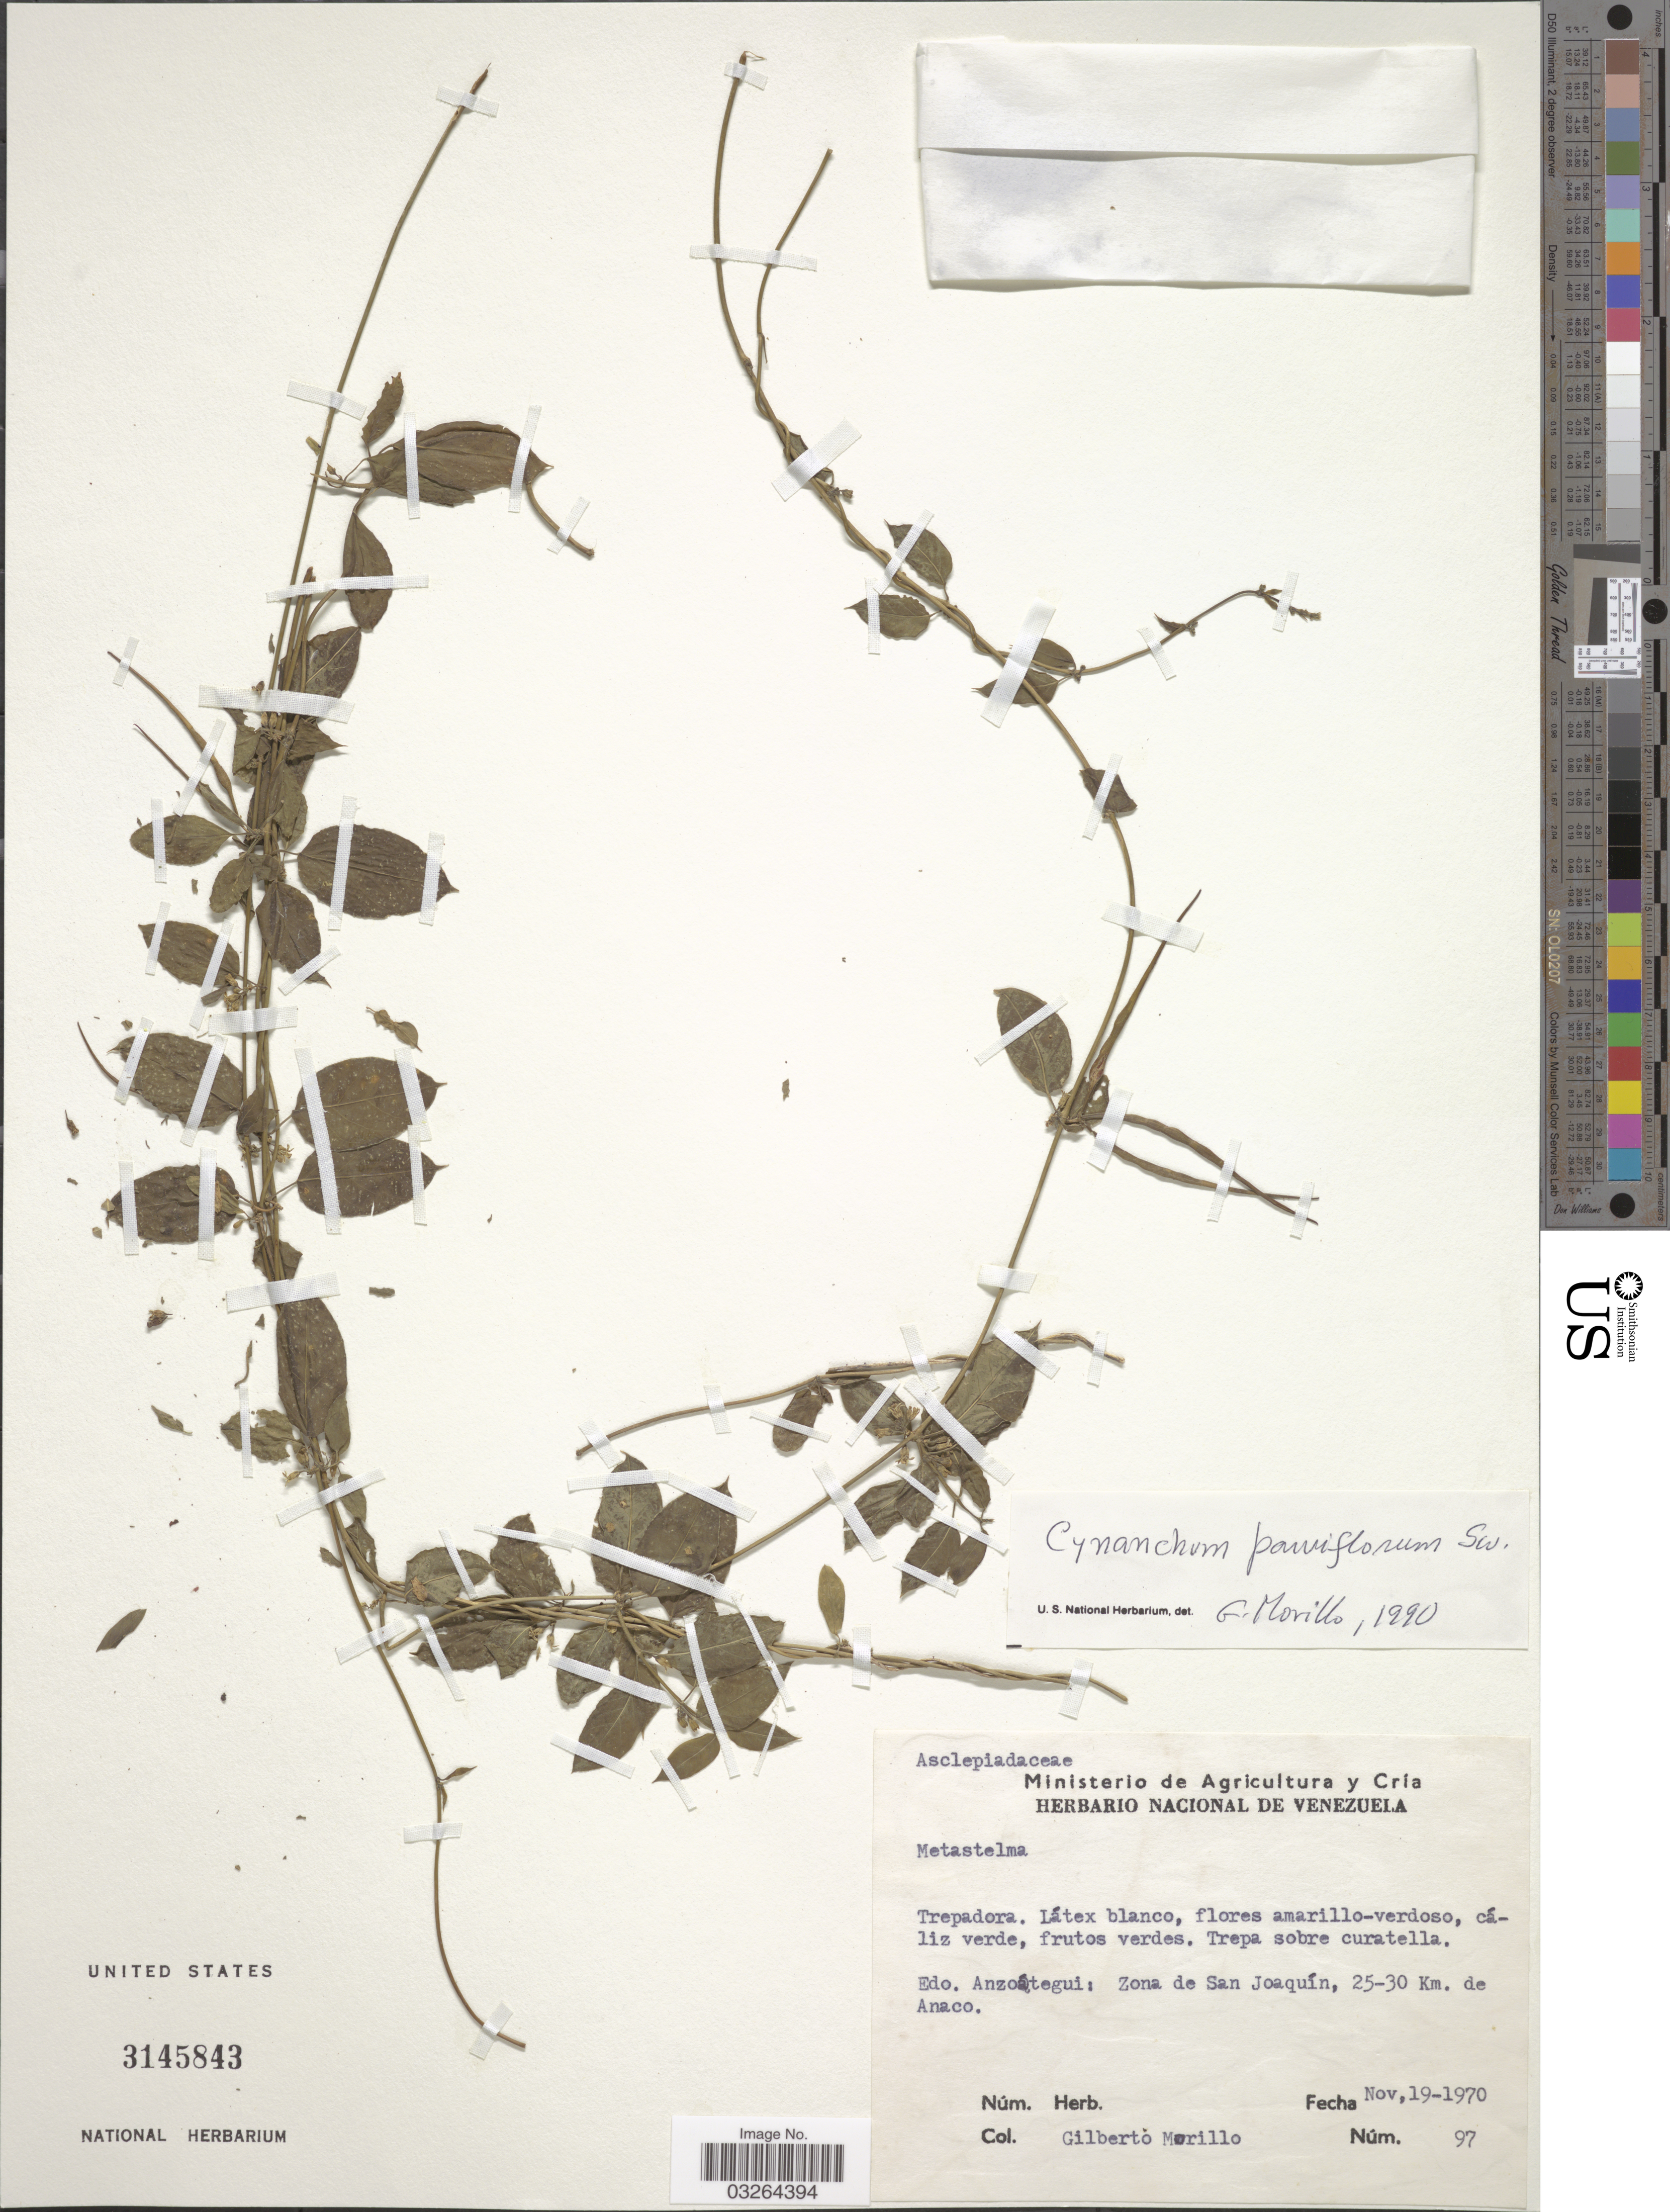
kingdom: Plantae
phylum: Tracheophyta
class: Magnoliopsida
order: Gentianales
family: Apocynaceae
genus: Metastelma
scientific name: Metastelma parviflorum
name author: (Sw.) Schult.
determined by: Liede-Schumann, Sigrid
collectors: G. N. Morillo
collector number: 97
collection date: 1970-11-19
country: Venezuela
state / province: Anzoategui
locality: Zona de San Joaquín, 25-30 Km. de Anaco.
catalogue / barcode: US 3145843